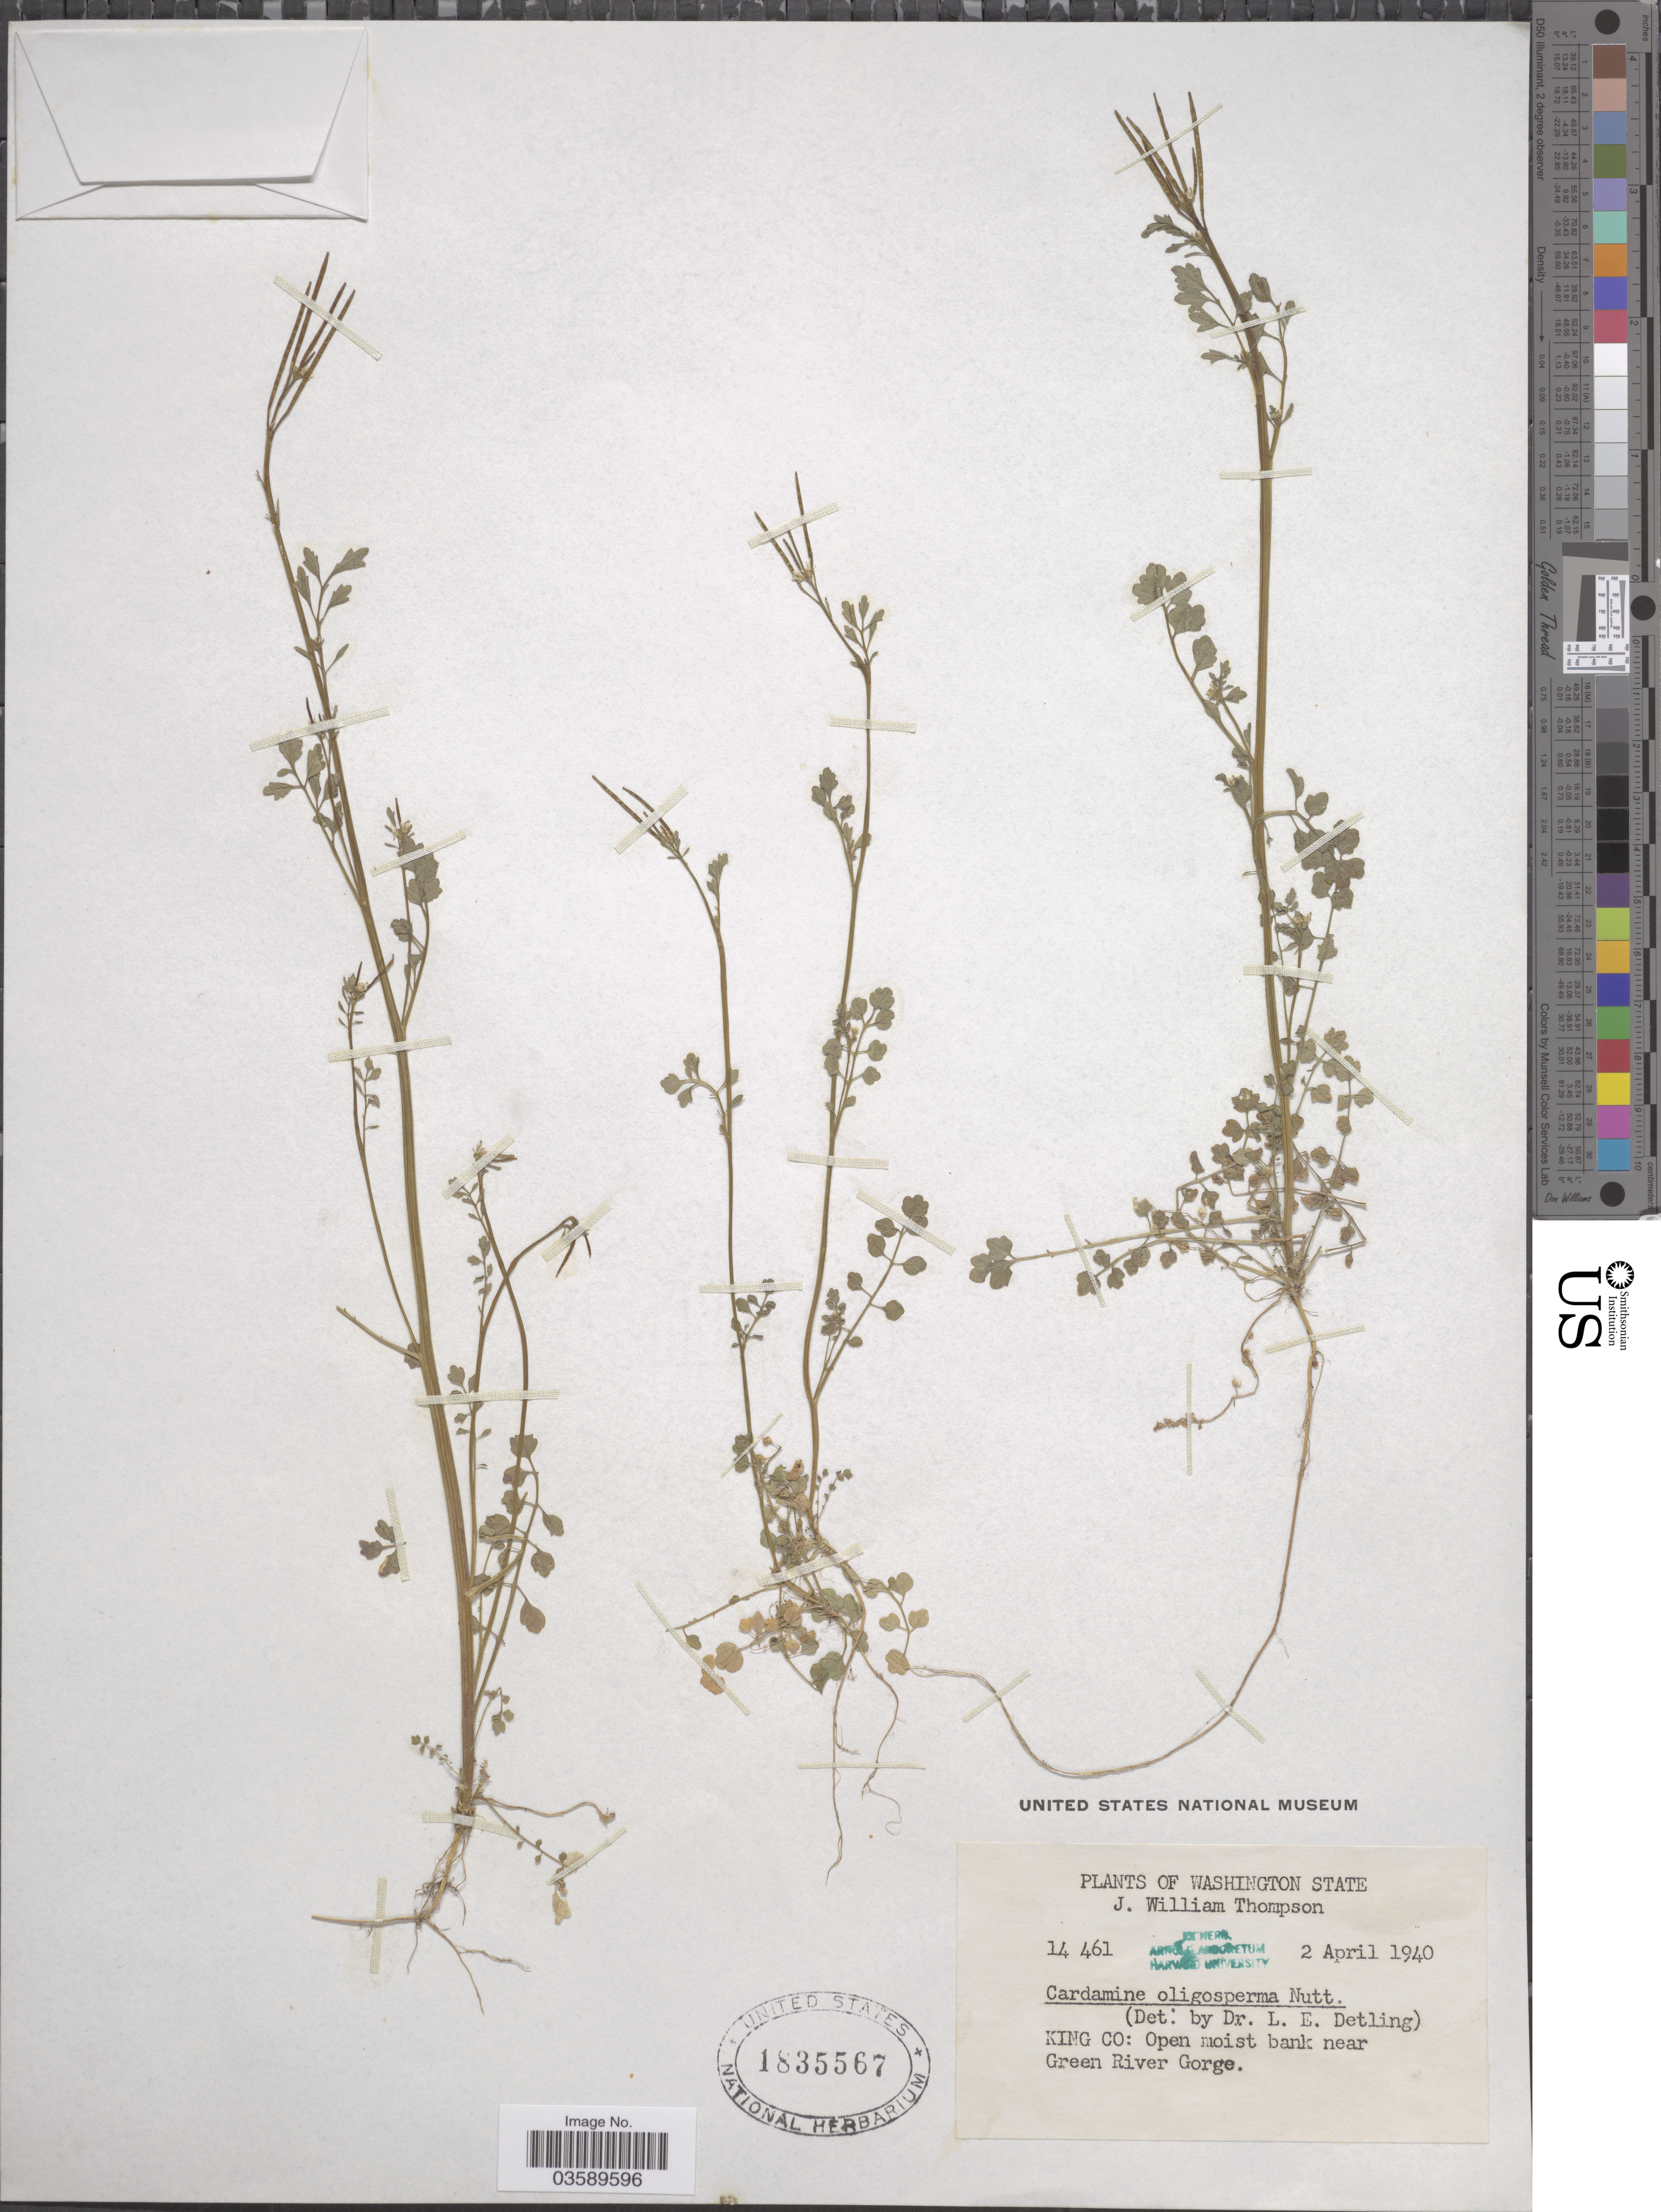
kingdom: Plantae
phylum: Tracheophyta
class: Magnoliopsida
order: Brassicales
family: Brassicaceae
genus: Cardamine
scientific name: Cardamine oligosperma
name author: Nutt.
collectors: J. W. Thompson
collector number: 14461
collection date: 1940-04-02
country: United States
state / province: Washington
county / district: King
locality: King Co: Open moist bank near Green River Gorge.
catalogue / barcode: US 1835567